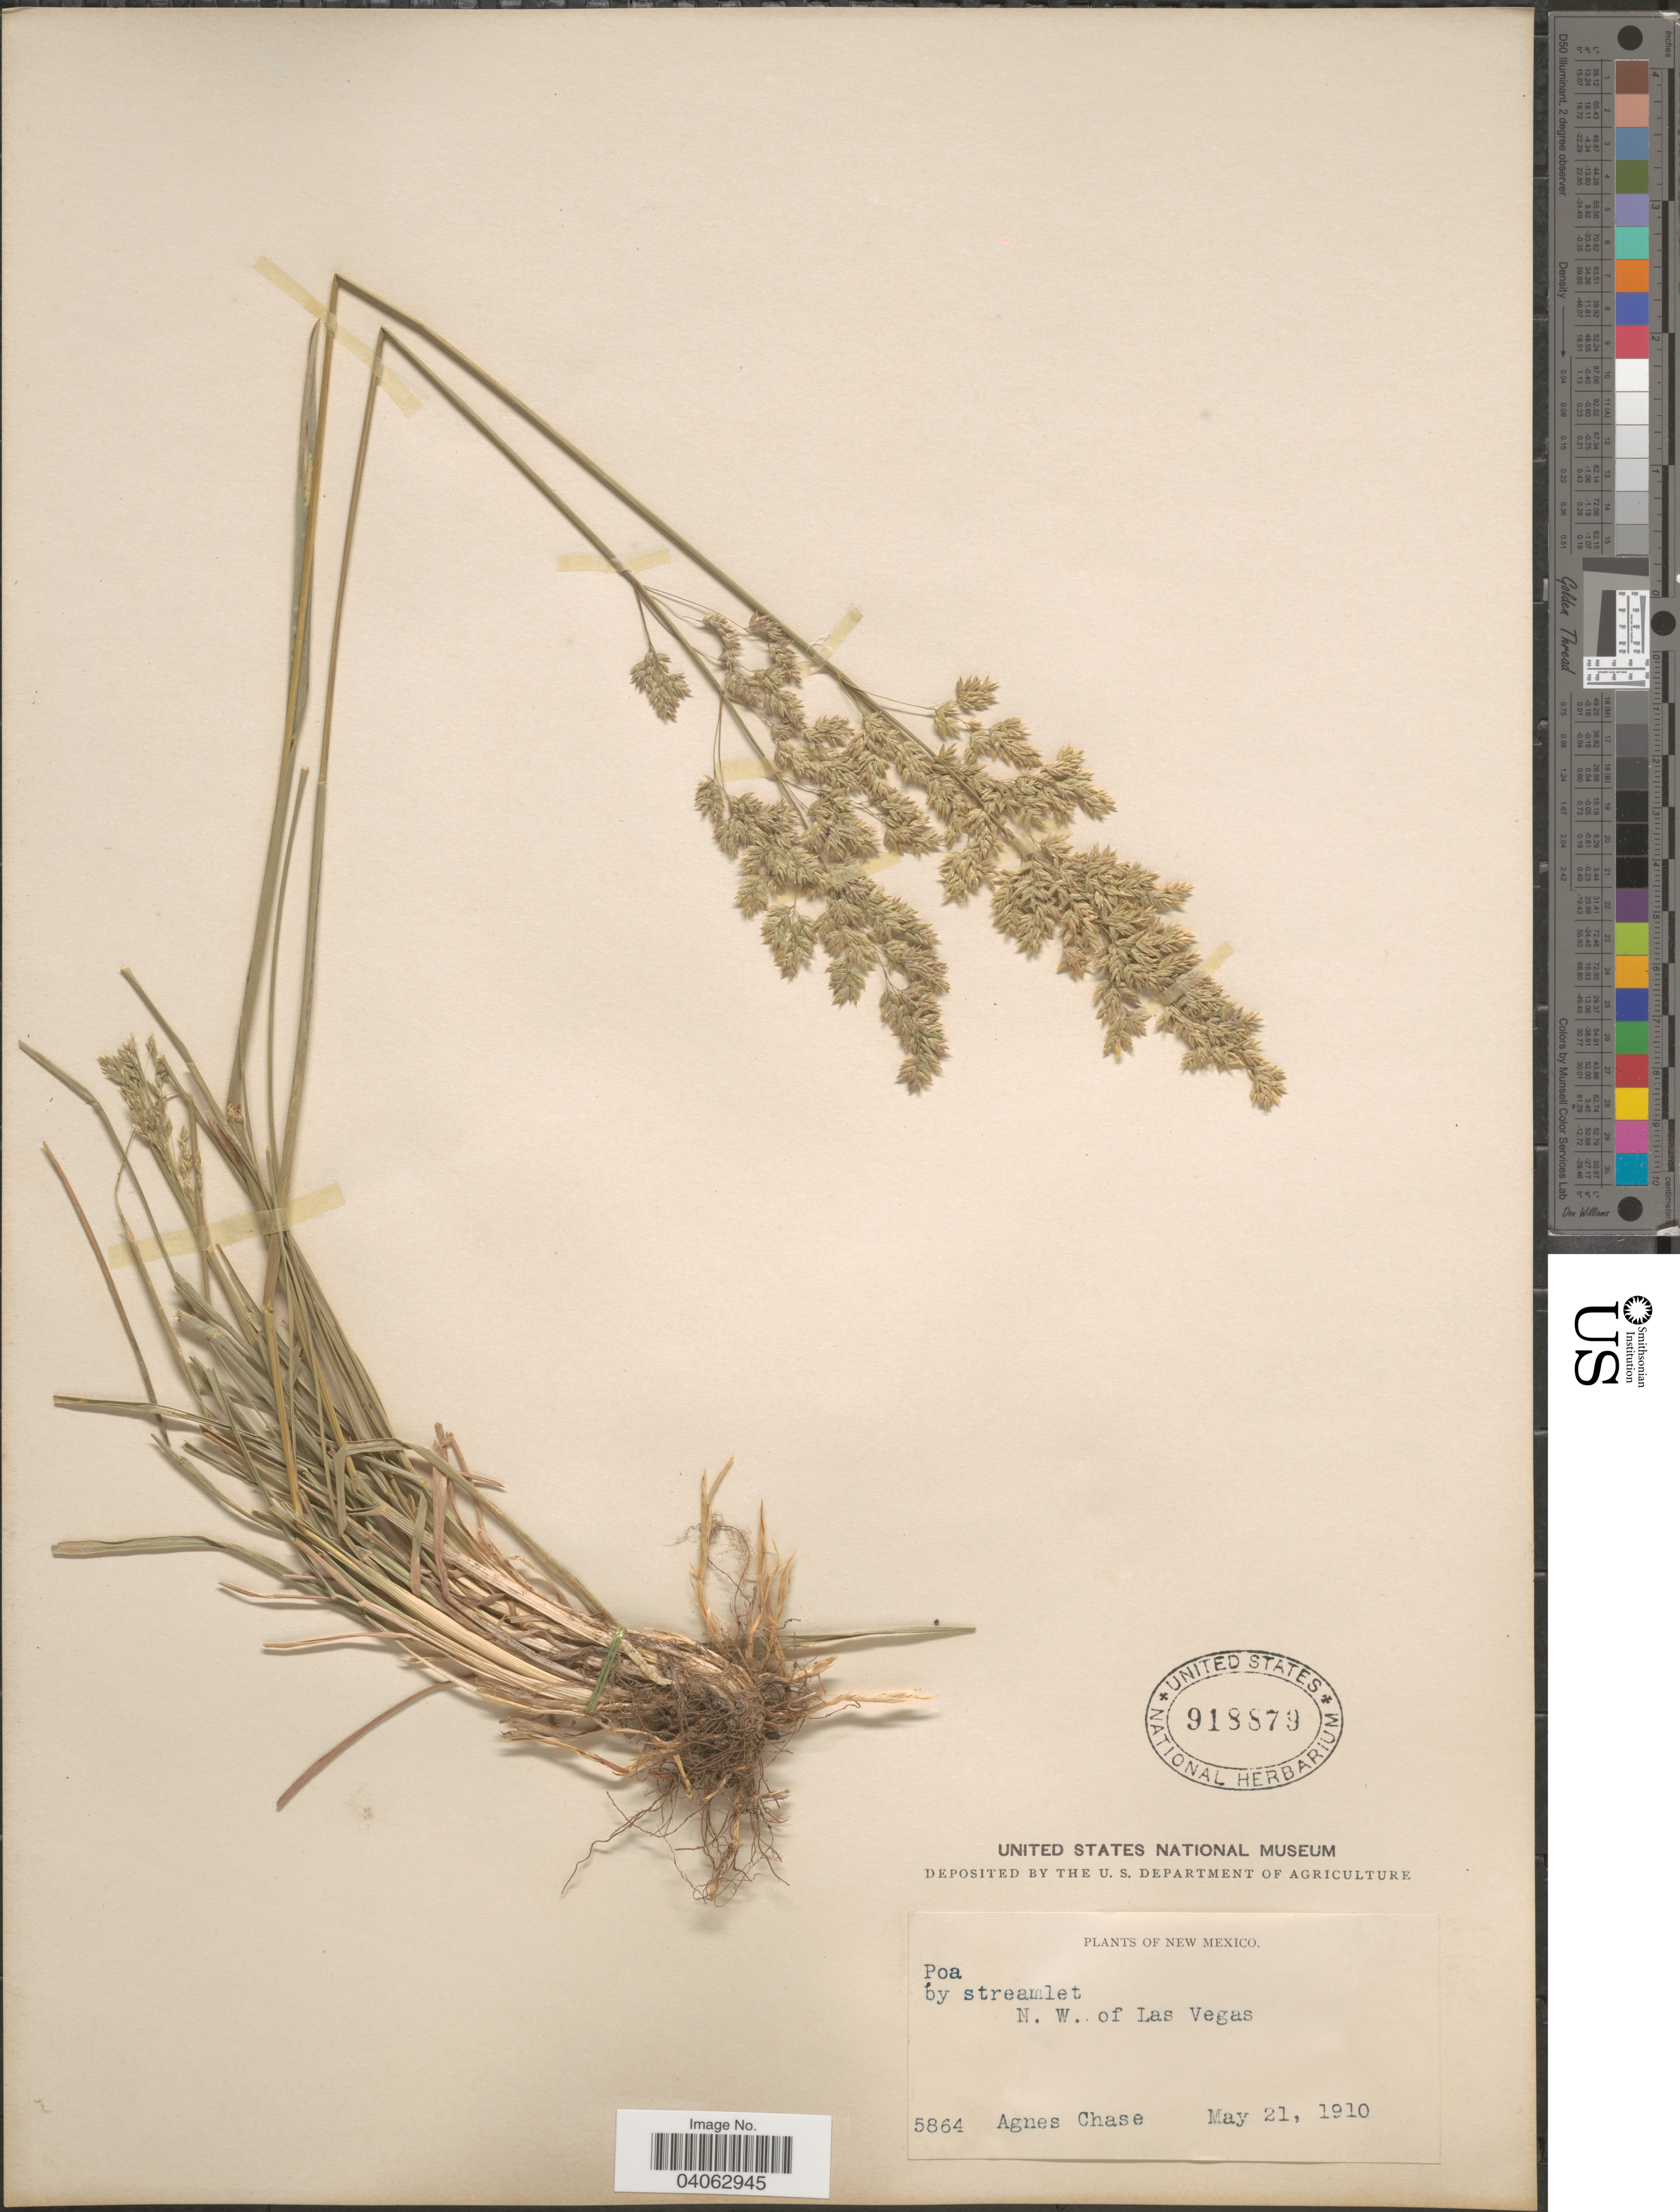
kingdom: Plantae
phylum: Tracheophyta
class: Liliopsida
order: Poales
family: Poaceae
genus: Poa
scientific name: Poa pratensis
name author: L.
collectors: A. Chase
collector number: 5864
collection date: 1910-05-21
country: United States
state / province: New Mexico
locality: By streamlet, N. W. of Las Vegas.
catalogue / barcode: US 918879